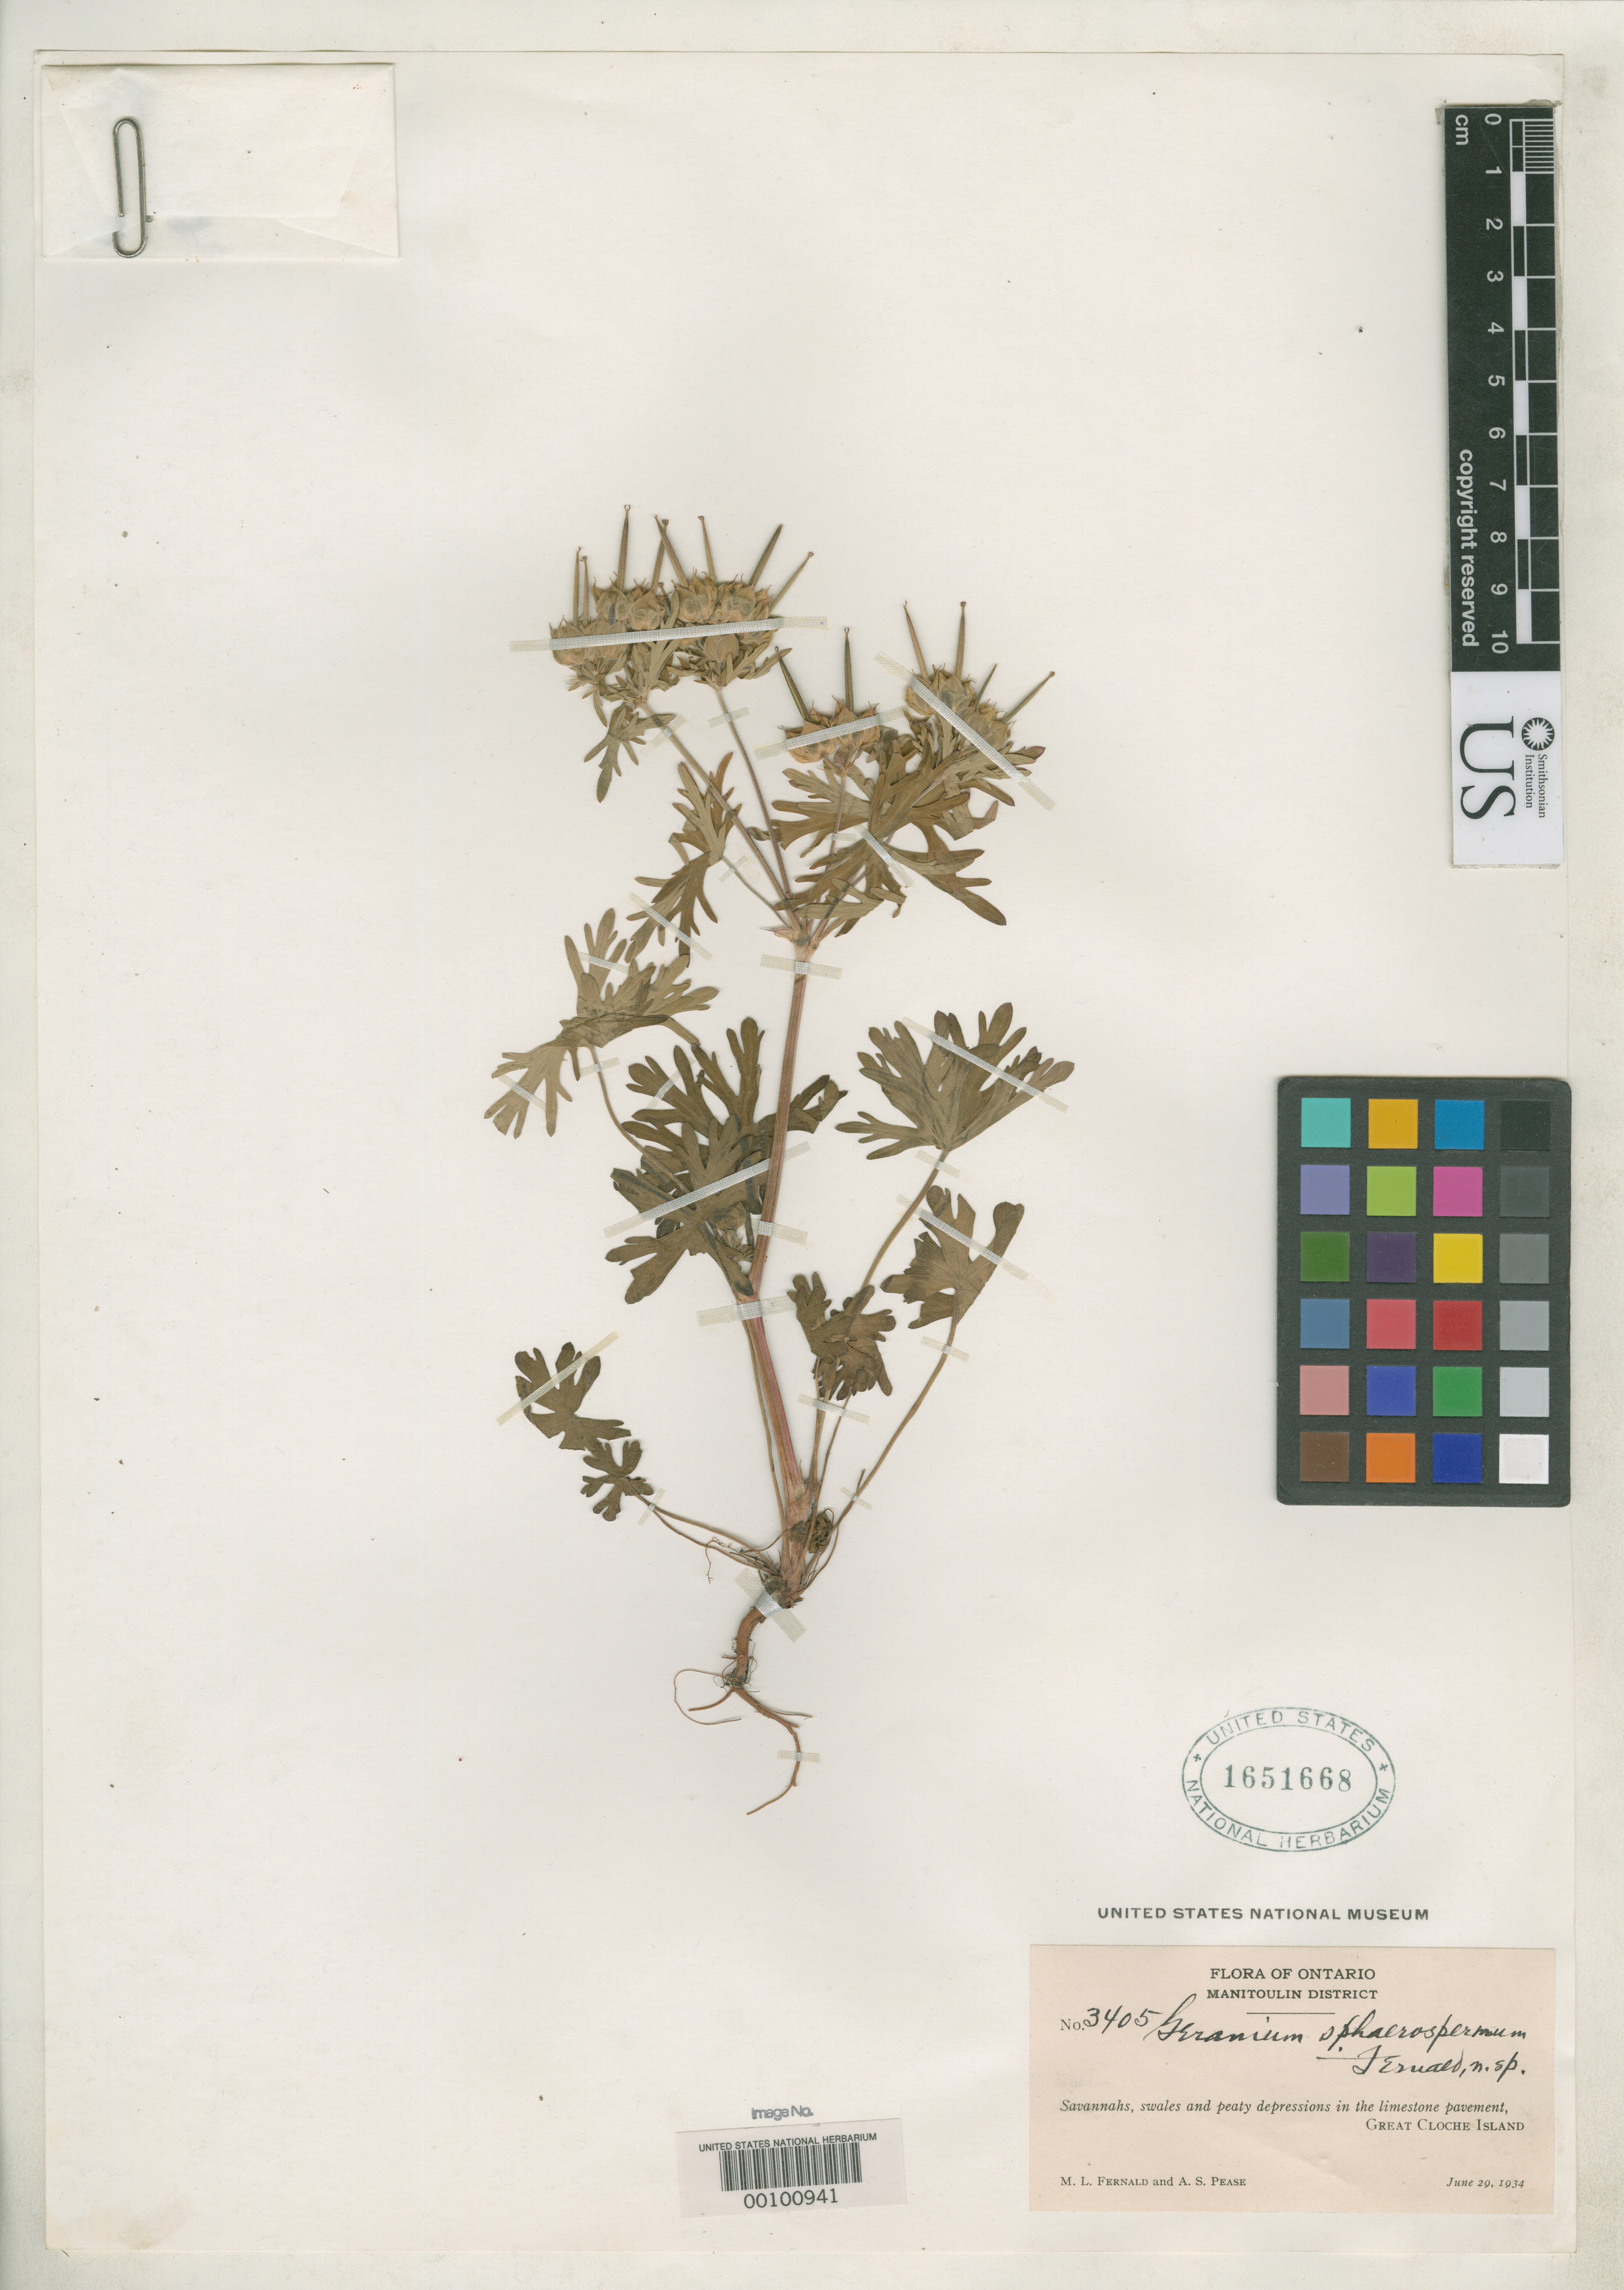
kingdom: Plantae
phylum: Tracheophyta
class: Magnoliopsida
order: Geraniales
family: Geraniaceae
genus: Geranium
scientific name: Geranium sphaerospermum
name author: Fernald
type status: Isotype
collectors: M. L. Fernald & A. S. Pease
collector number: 3405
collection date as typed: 29 Jun 1934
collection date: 1934-06-29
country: Canada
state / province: Ontario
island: Great Cloche Island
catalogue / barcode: US 1651668